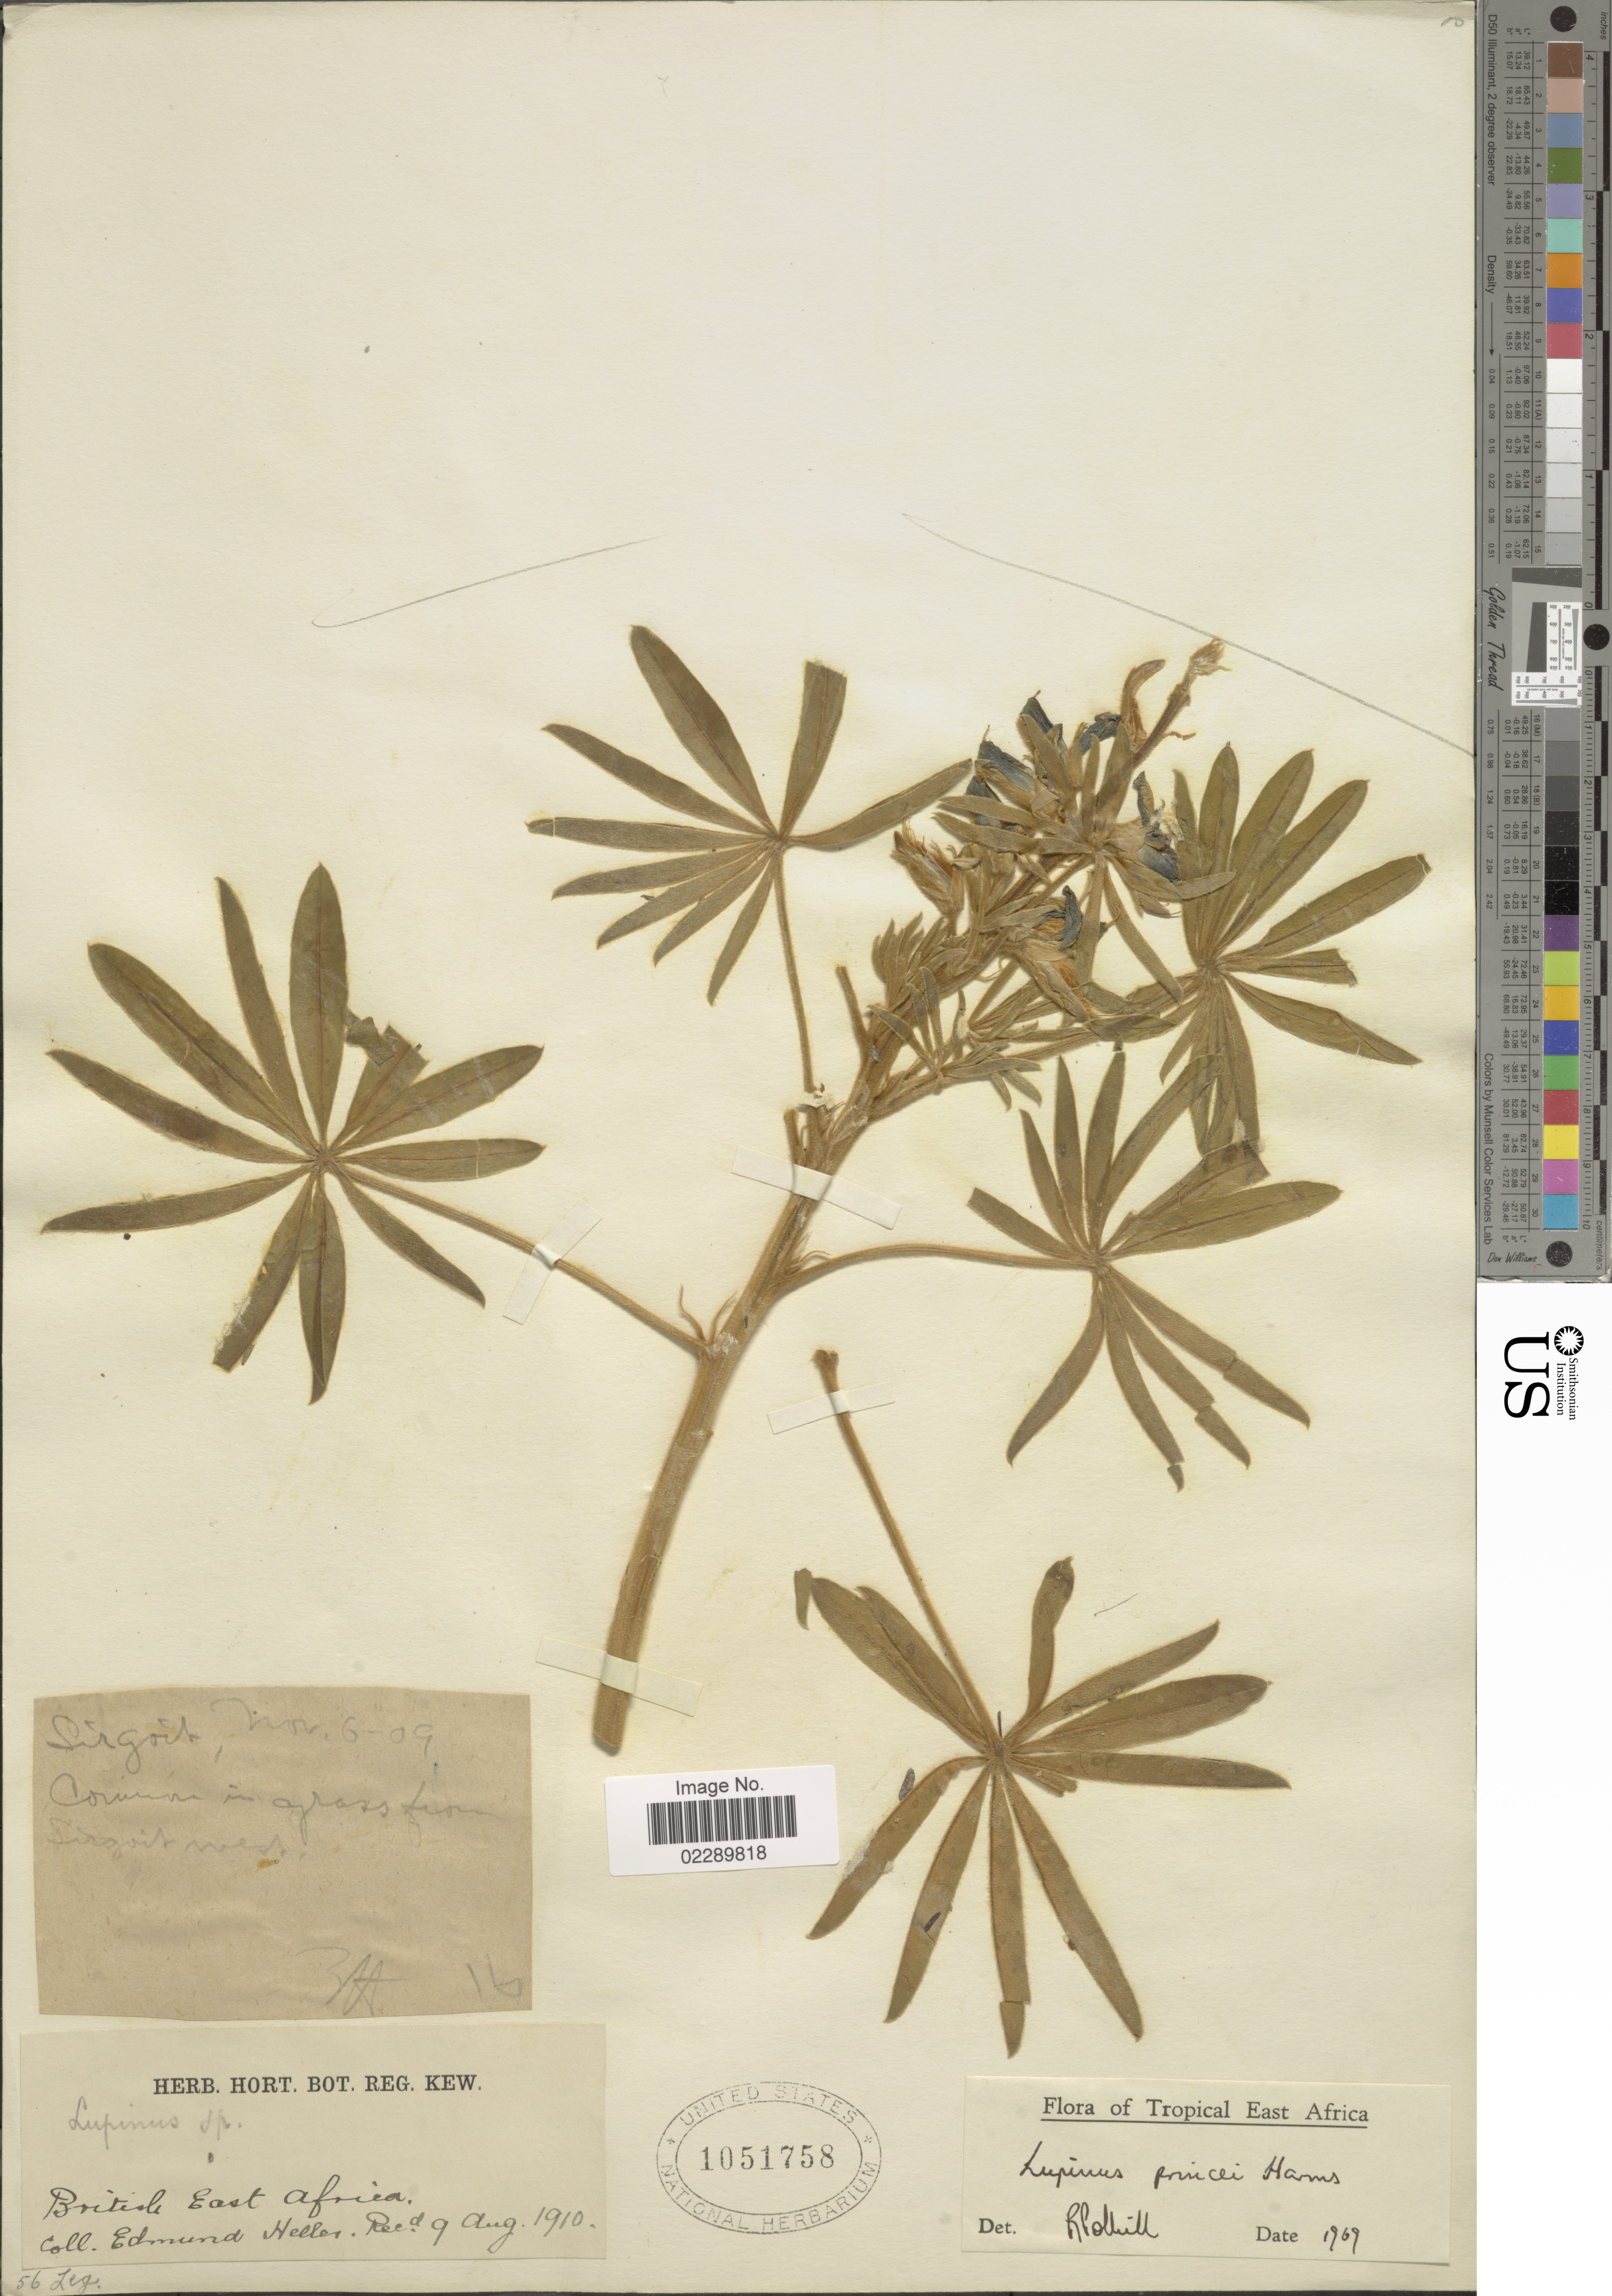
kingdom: Plantae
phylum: Tracheophyta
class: Magnoliopsida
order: Fabales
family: Fabaceae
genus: Lupinus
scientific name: Lupinus princei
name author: Harms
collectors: E. Heller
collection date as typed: Transcribed d/m/y: 6/11/9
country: Kenya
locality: British East Africa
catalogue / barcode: US 1051758